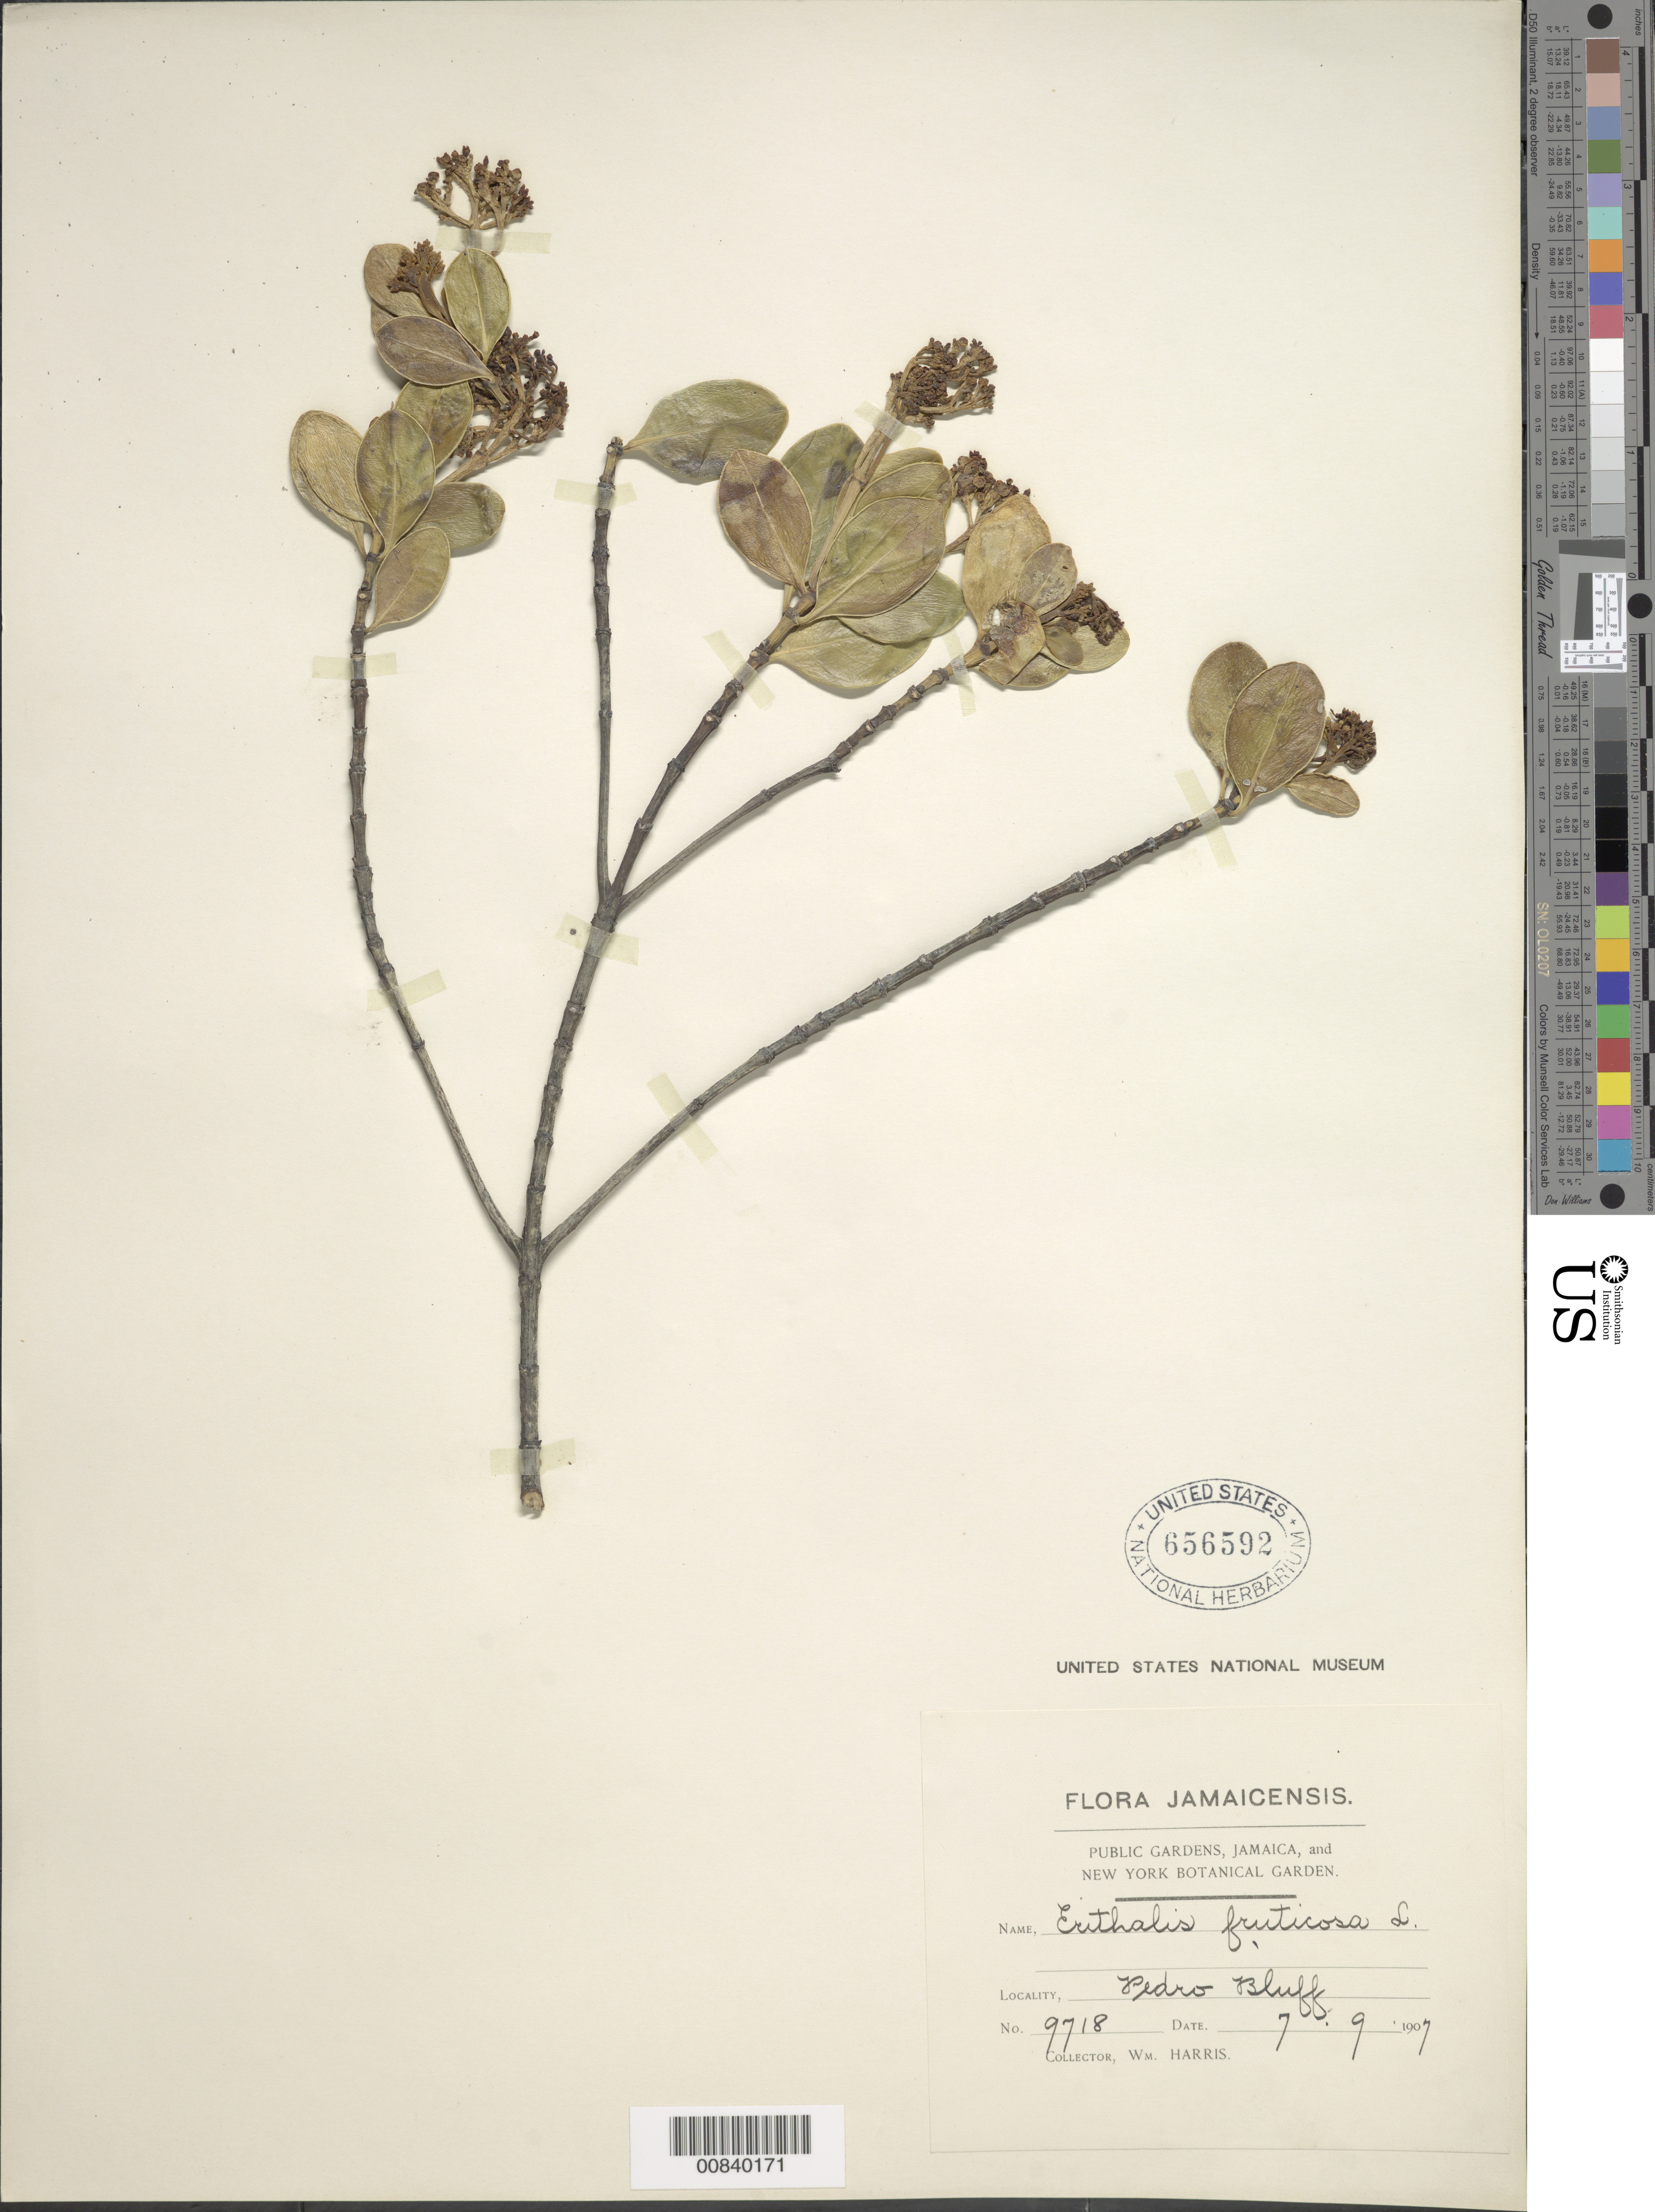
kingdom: Plantae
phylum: Tracheophyta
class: Magnoliopsida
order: Gentianales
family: Rubiaceae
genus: Erithalis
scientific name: Erithalis fruticosa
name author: L.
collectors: W. H. Harris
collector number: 9718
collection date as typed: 07 Sep 1907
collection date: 1907-09-07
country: Jamaica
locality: Pedro Bluff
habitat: Bluff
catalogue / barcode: US 656592